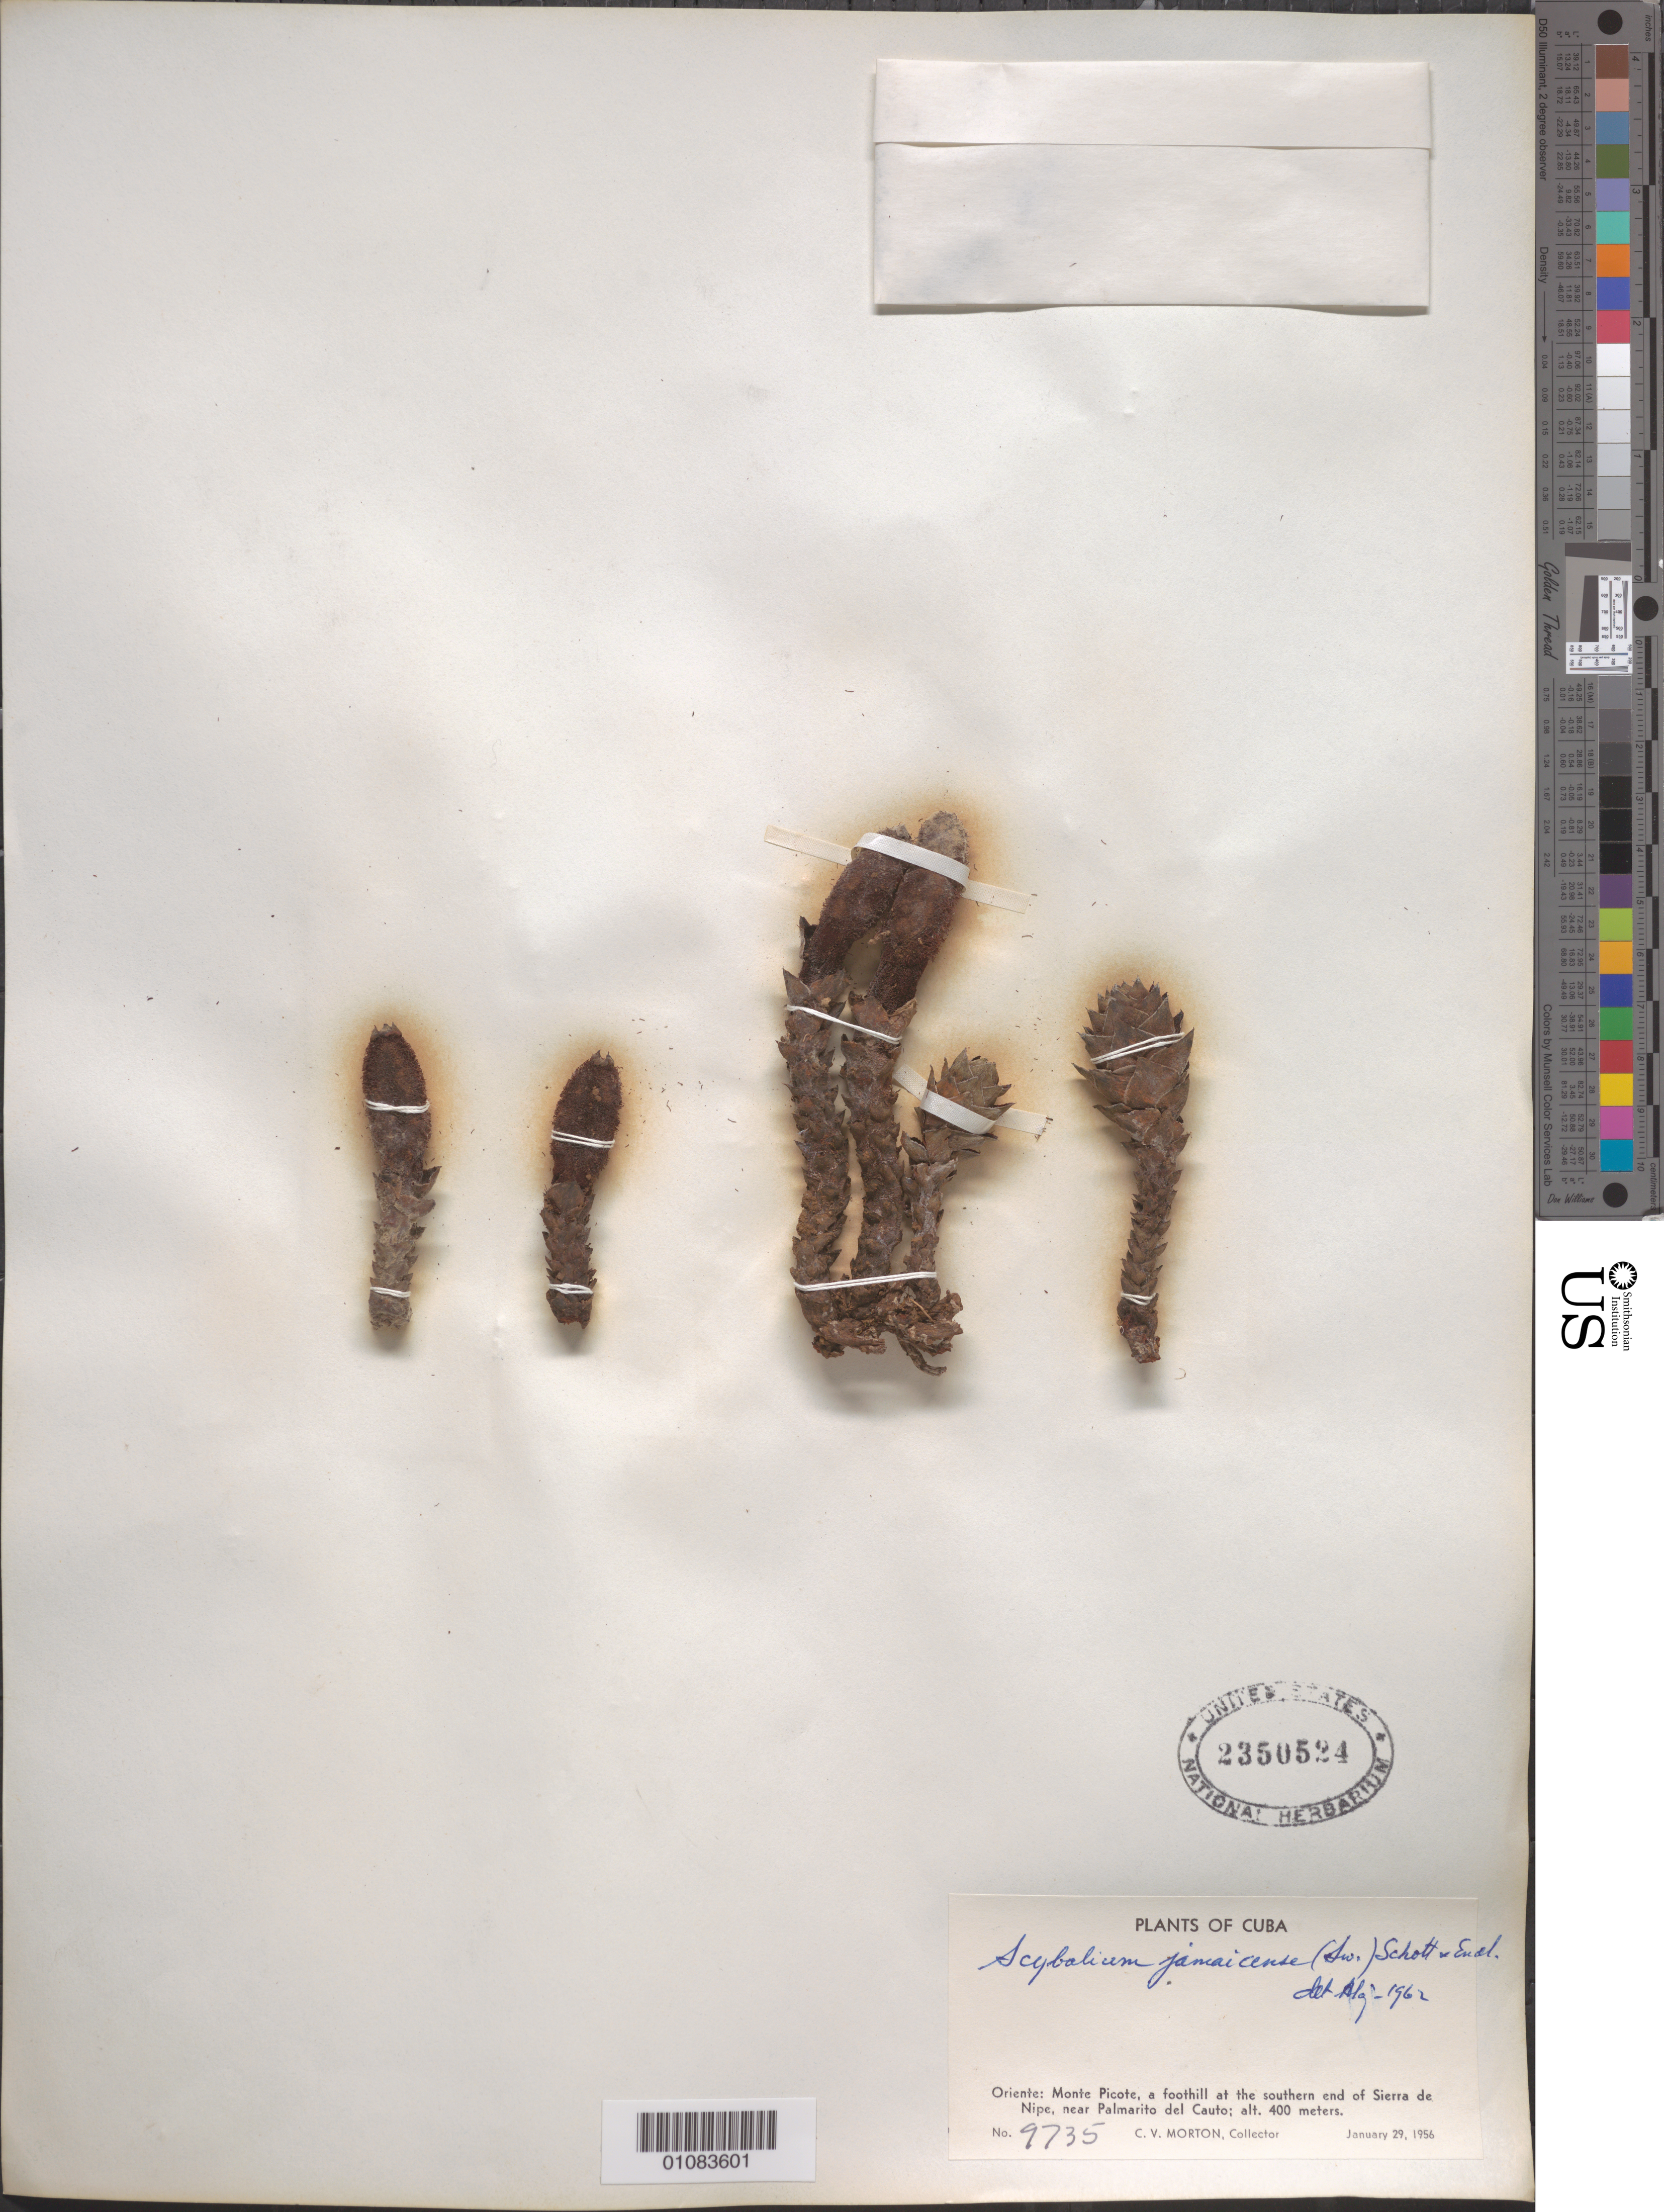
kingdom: Plantae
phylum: Tracheophyta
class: Magnoliopsida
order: Santalales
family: Balanophoraceae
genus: Scybalium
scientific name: Scybalium jamaicense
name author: (Sw.) Schott & Endl.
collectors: C. V. Morton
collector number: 9735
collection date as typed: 29 Jan 1956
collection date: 1956-01-29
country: Cuba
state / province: Santiago de Cuba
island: Cuba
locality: Oriente: Monte Picote, a foothill at the southern end of the Sierra de Nipe, near Palmarito del Cauto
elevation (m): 400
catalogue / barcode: US 2350524